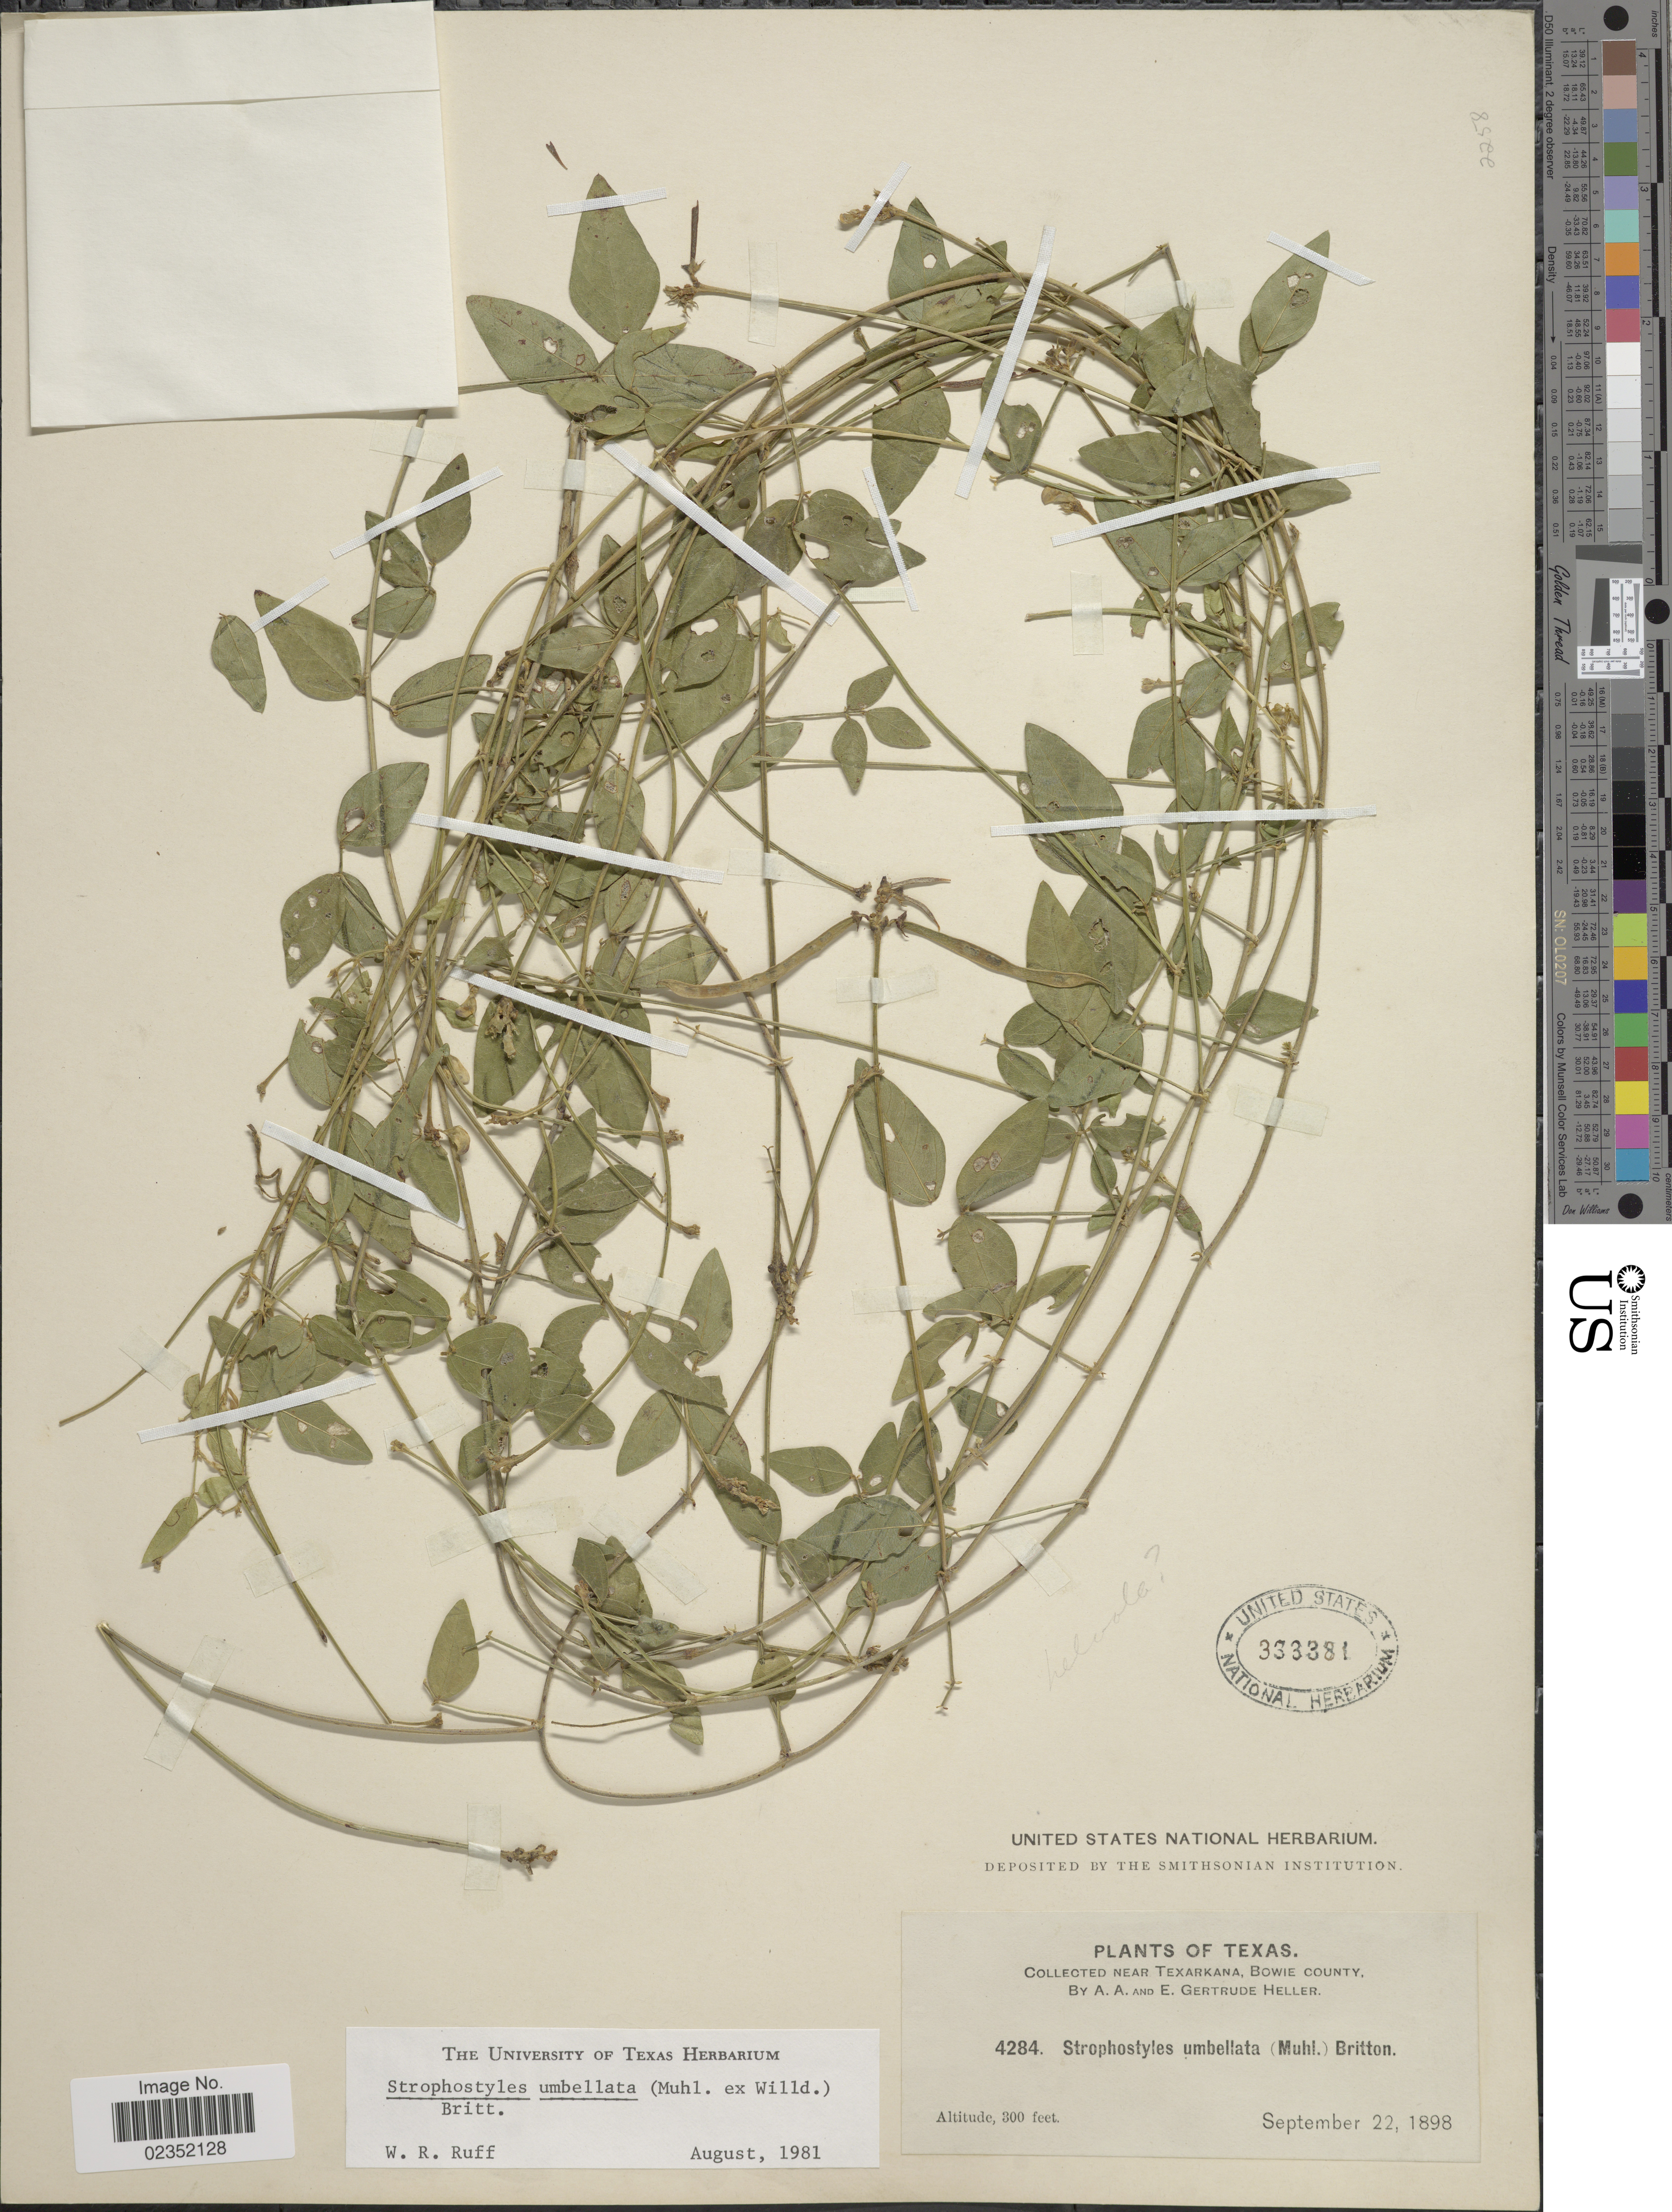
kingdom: Plantae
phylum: Tracheophyta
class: Magnoliopsida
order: Fabales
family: Fabaceae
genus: Strophostyles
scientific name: Strophostyles umbellata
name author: (Muhl. ex Willd.) Britton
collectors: A. A. Heller & E. Gertrude Heller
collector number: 4284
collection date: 1898-09-22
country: United States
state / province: Texas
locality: Near Texarkana, Bowie County.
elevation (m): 91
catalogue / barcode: US 333381